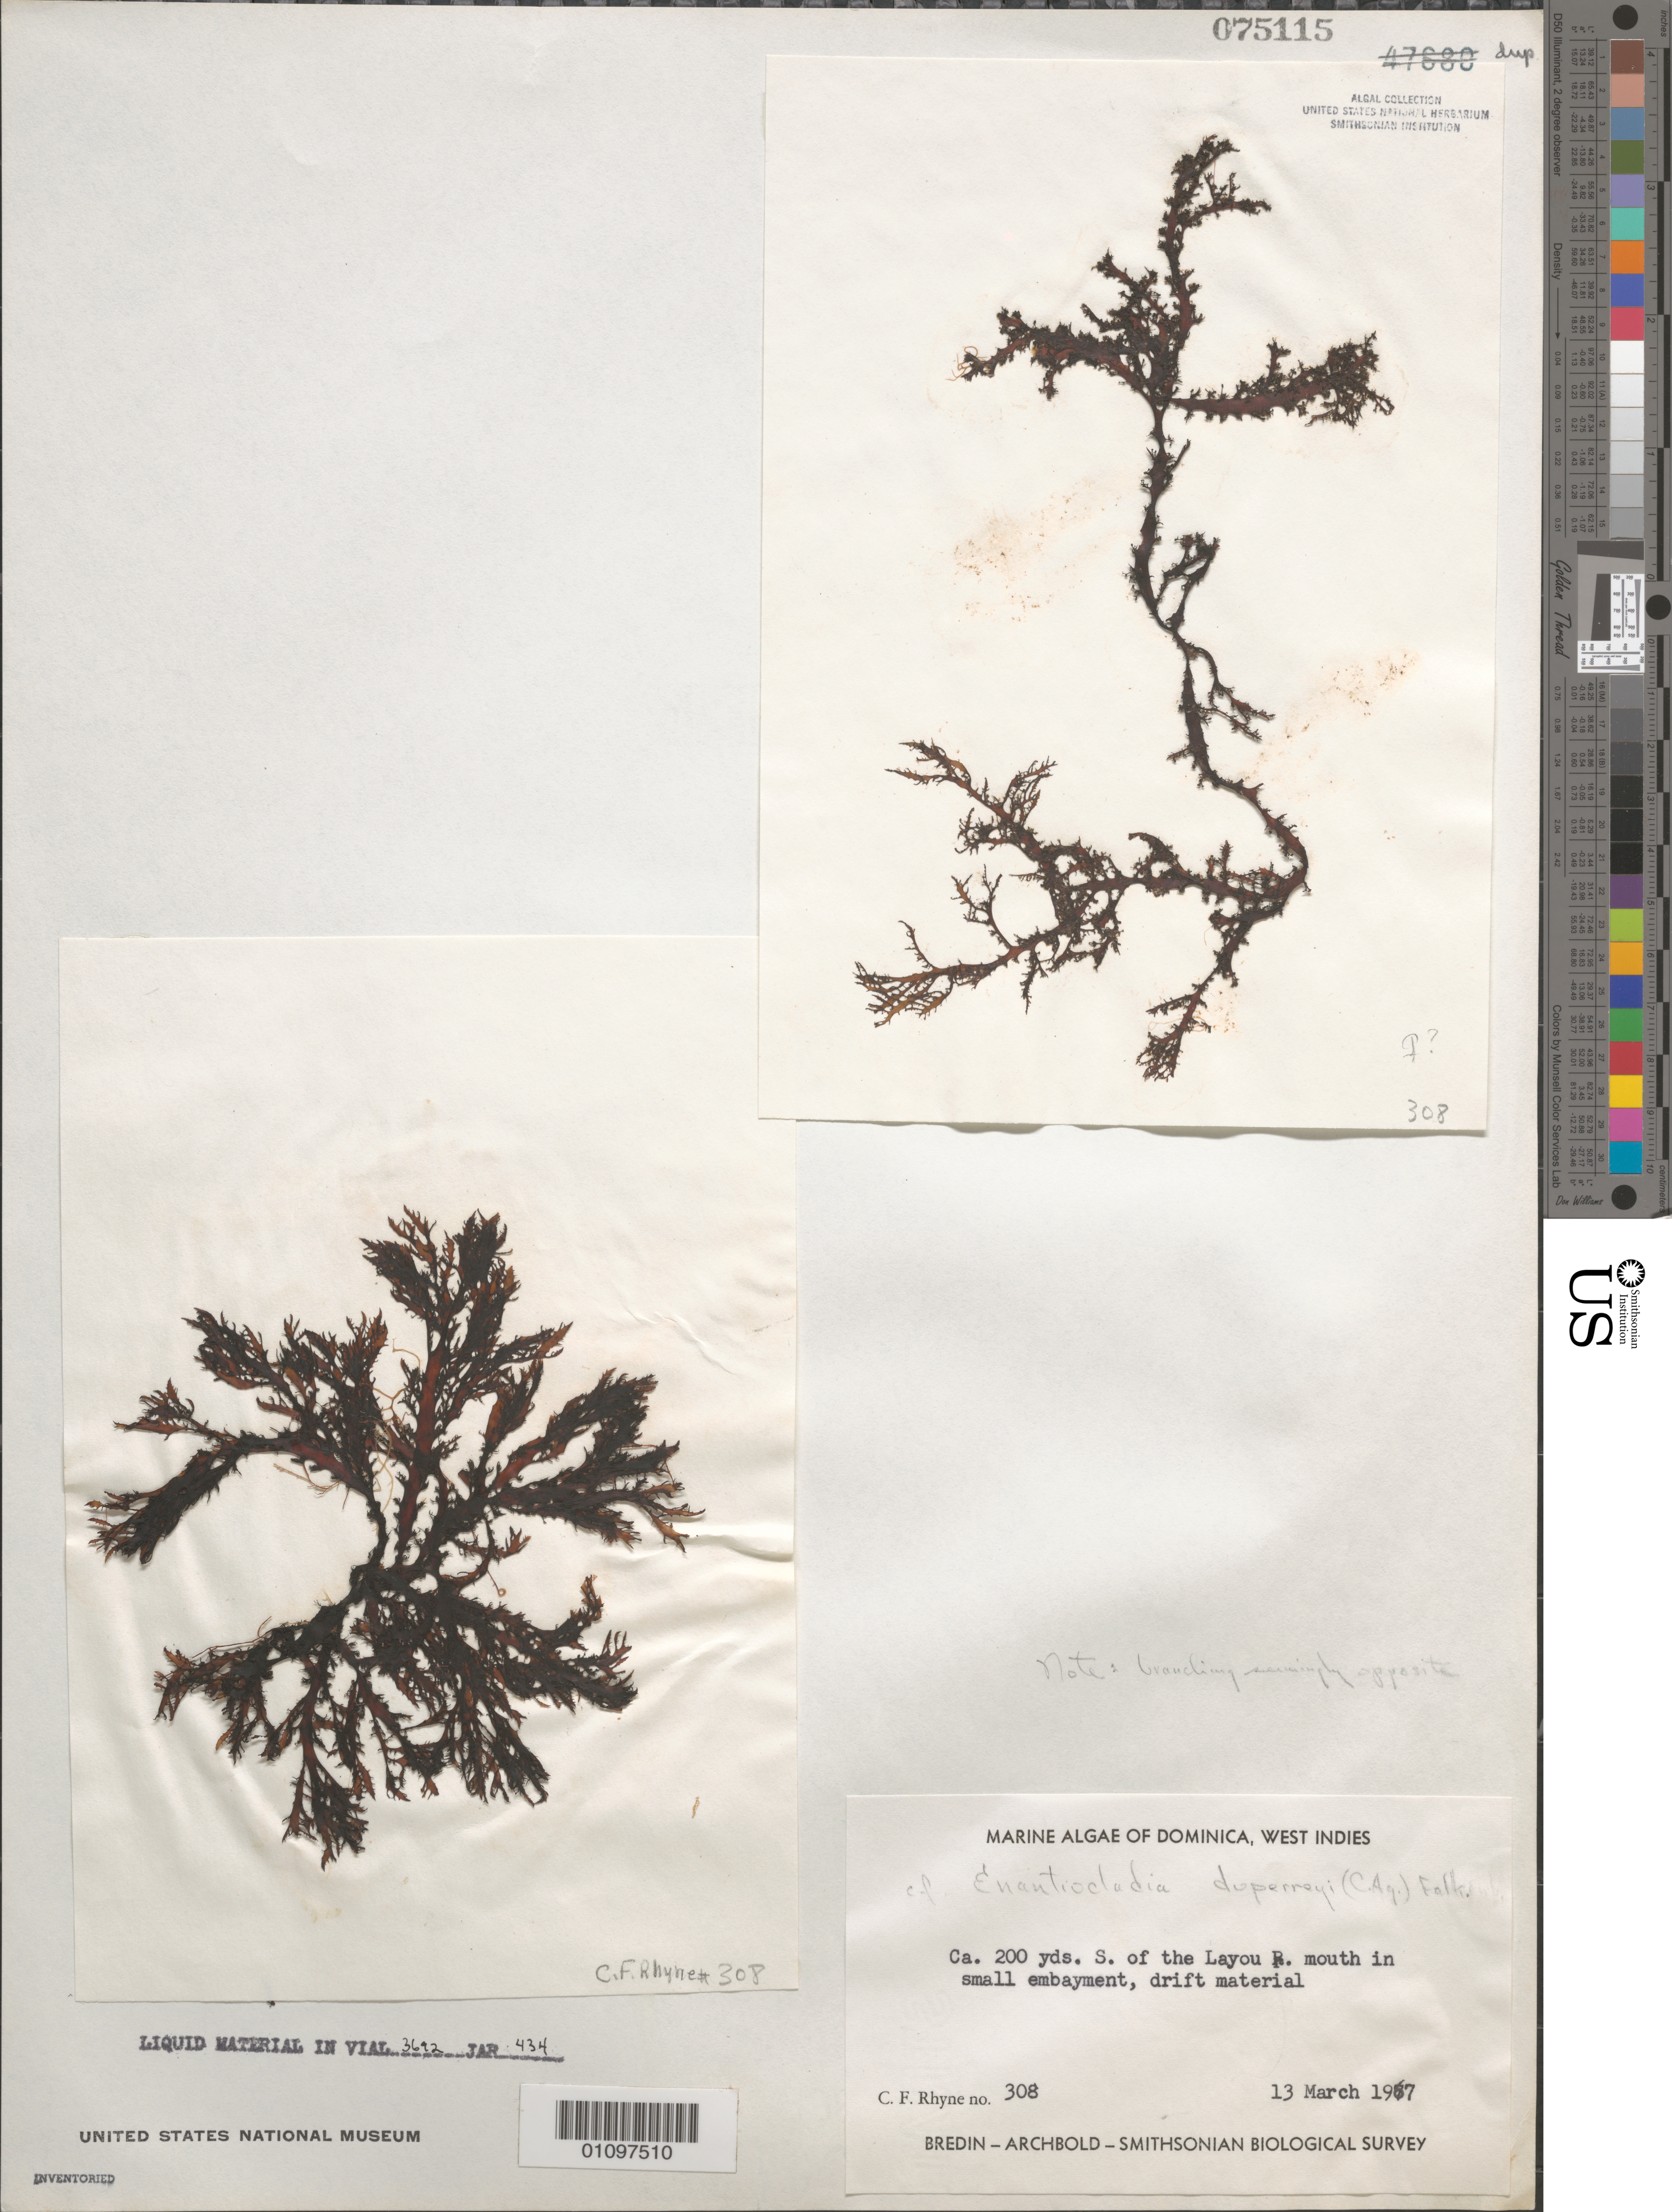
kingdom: Plantae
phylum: Rhodophyta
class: Florideophyceae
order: Ceramiales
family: Rhodomelaceae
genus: Enantiocladia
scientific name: Enantiocladia duperreyi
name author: (C. Agardh) Falkenb.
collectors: C. Rhyne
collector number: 308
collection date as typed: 13 Mar 1967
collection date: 1967-03-13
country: Dominica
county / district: St. Joseph's Parish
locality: Ca. 200 yards south of Layou River mouth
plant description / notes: Bredin-Archbold-Smithsonian Biological Survey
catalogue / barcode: US 75115